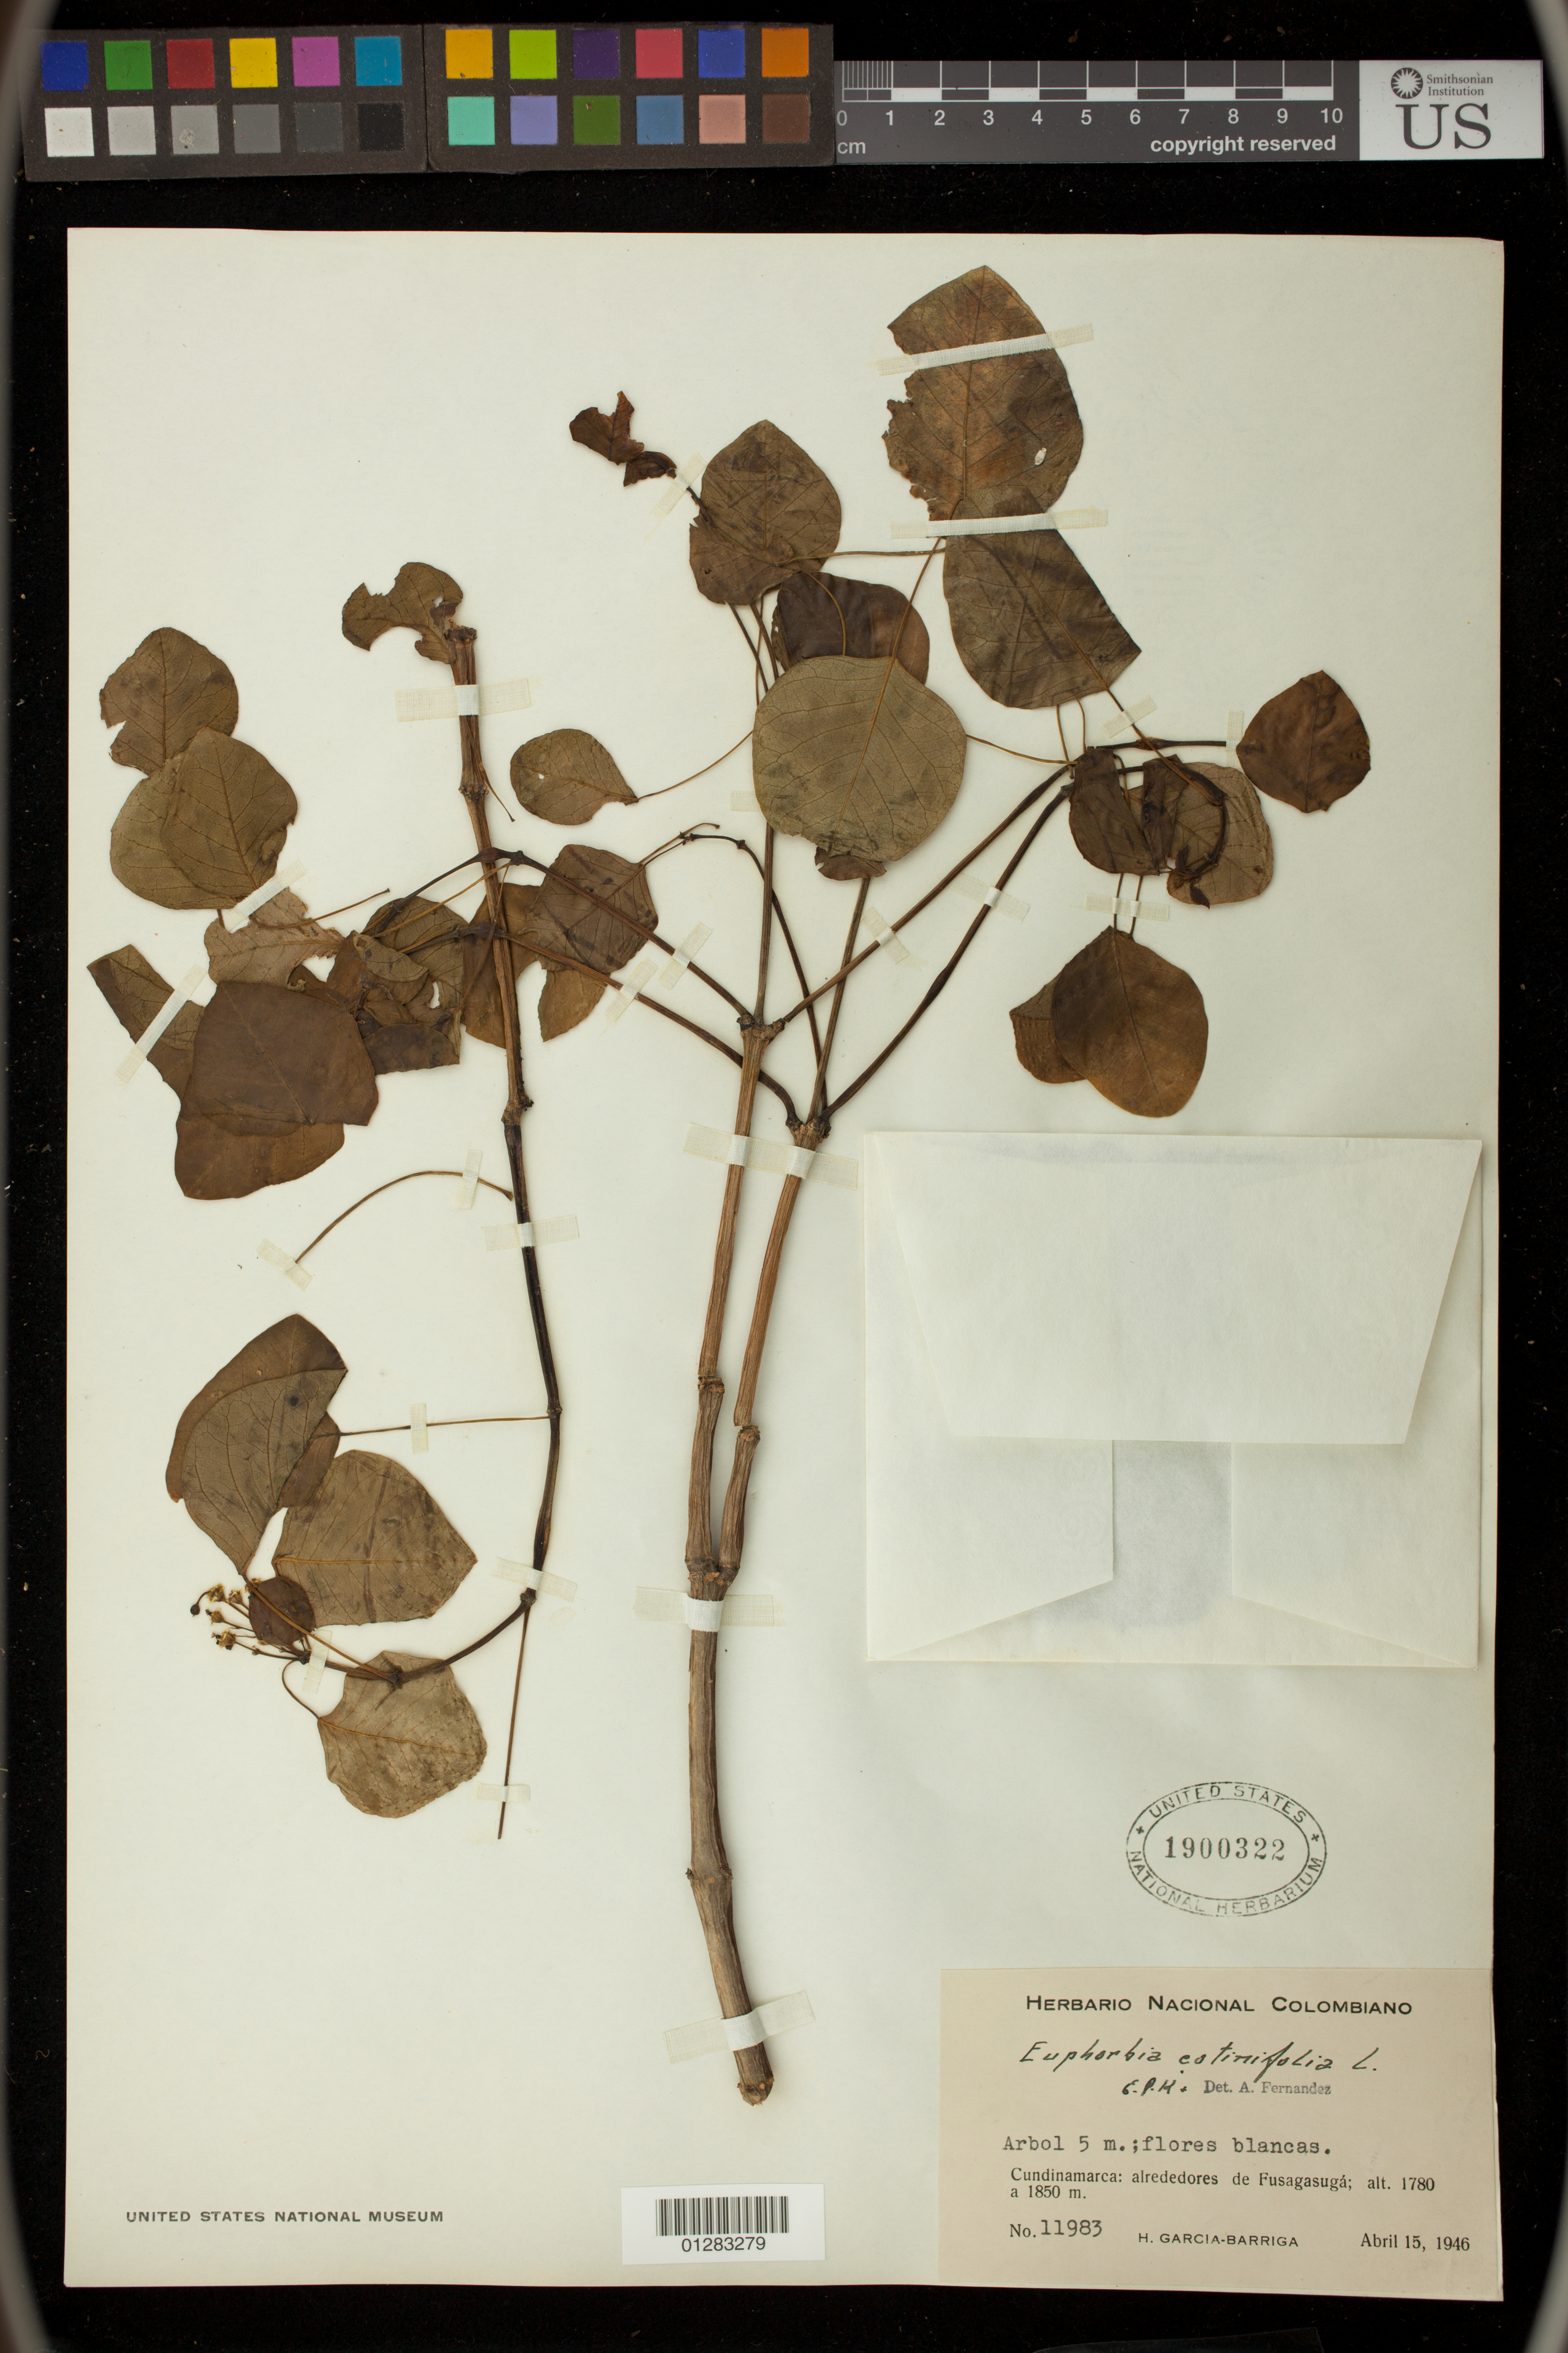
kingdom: Plantae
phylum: Tracheophyta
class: Magnoliopsida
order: Malpighiales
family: Euphorbiaceae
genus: Euphorbia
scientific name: Euphorbia cotinifolia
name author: L.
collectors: H. García Barriga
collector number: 11983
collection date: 1946-04-15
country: Colombia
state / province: Cundinamarca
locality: Cundinamarca; alrededores de Fusagasugá.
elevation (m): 1780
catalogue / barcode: US 1900322